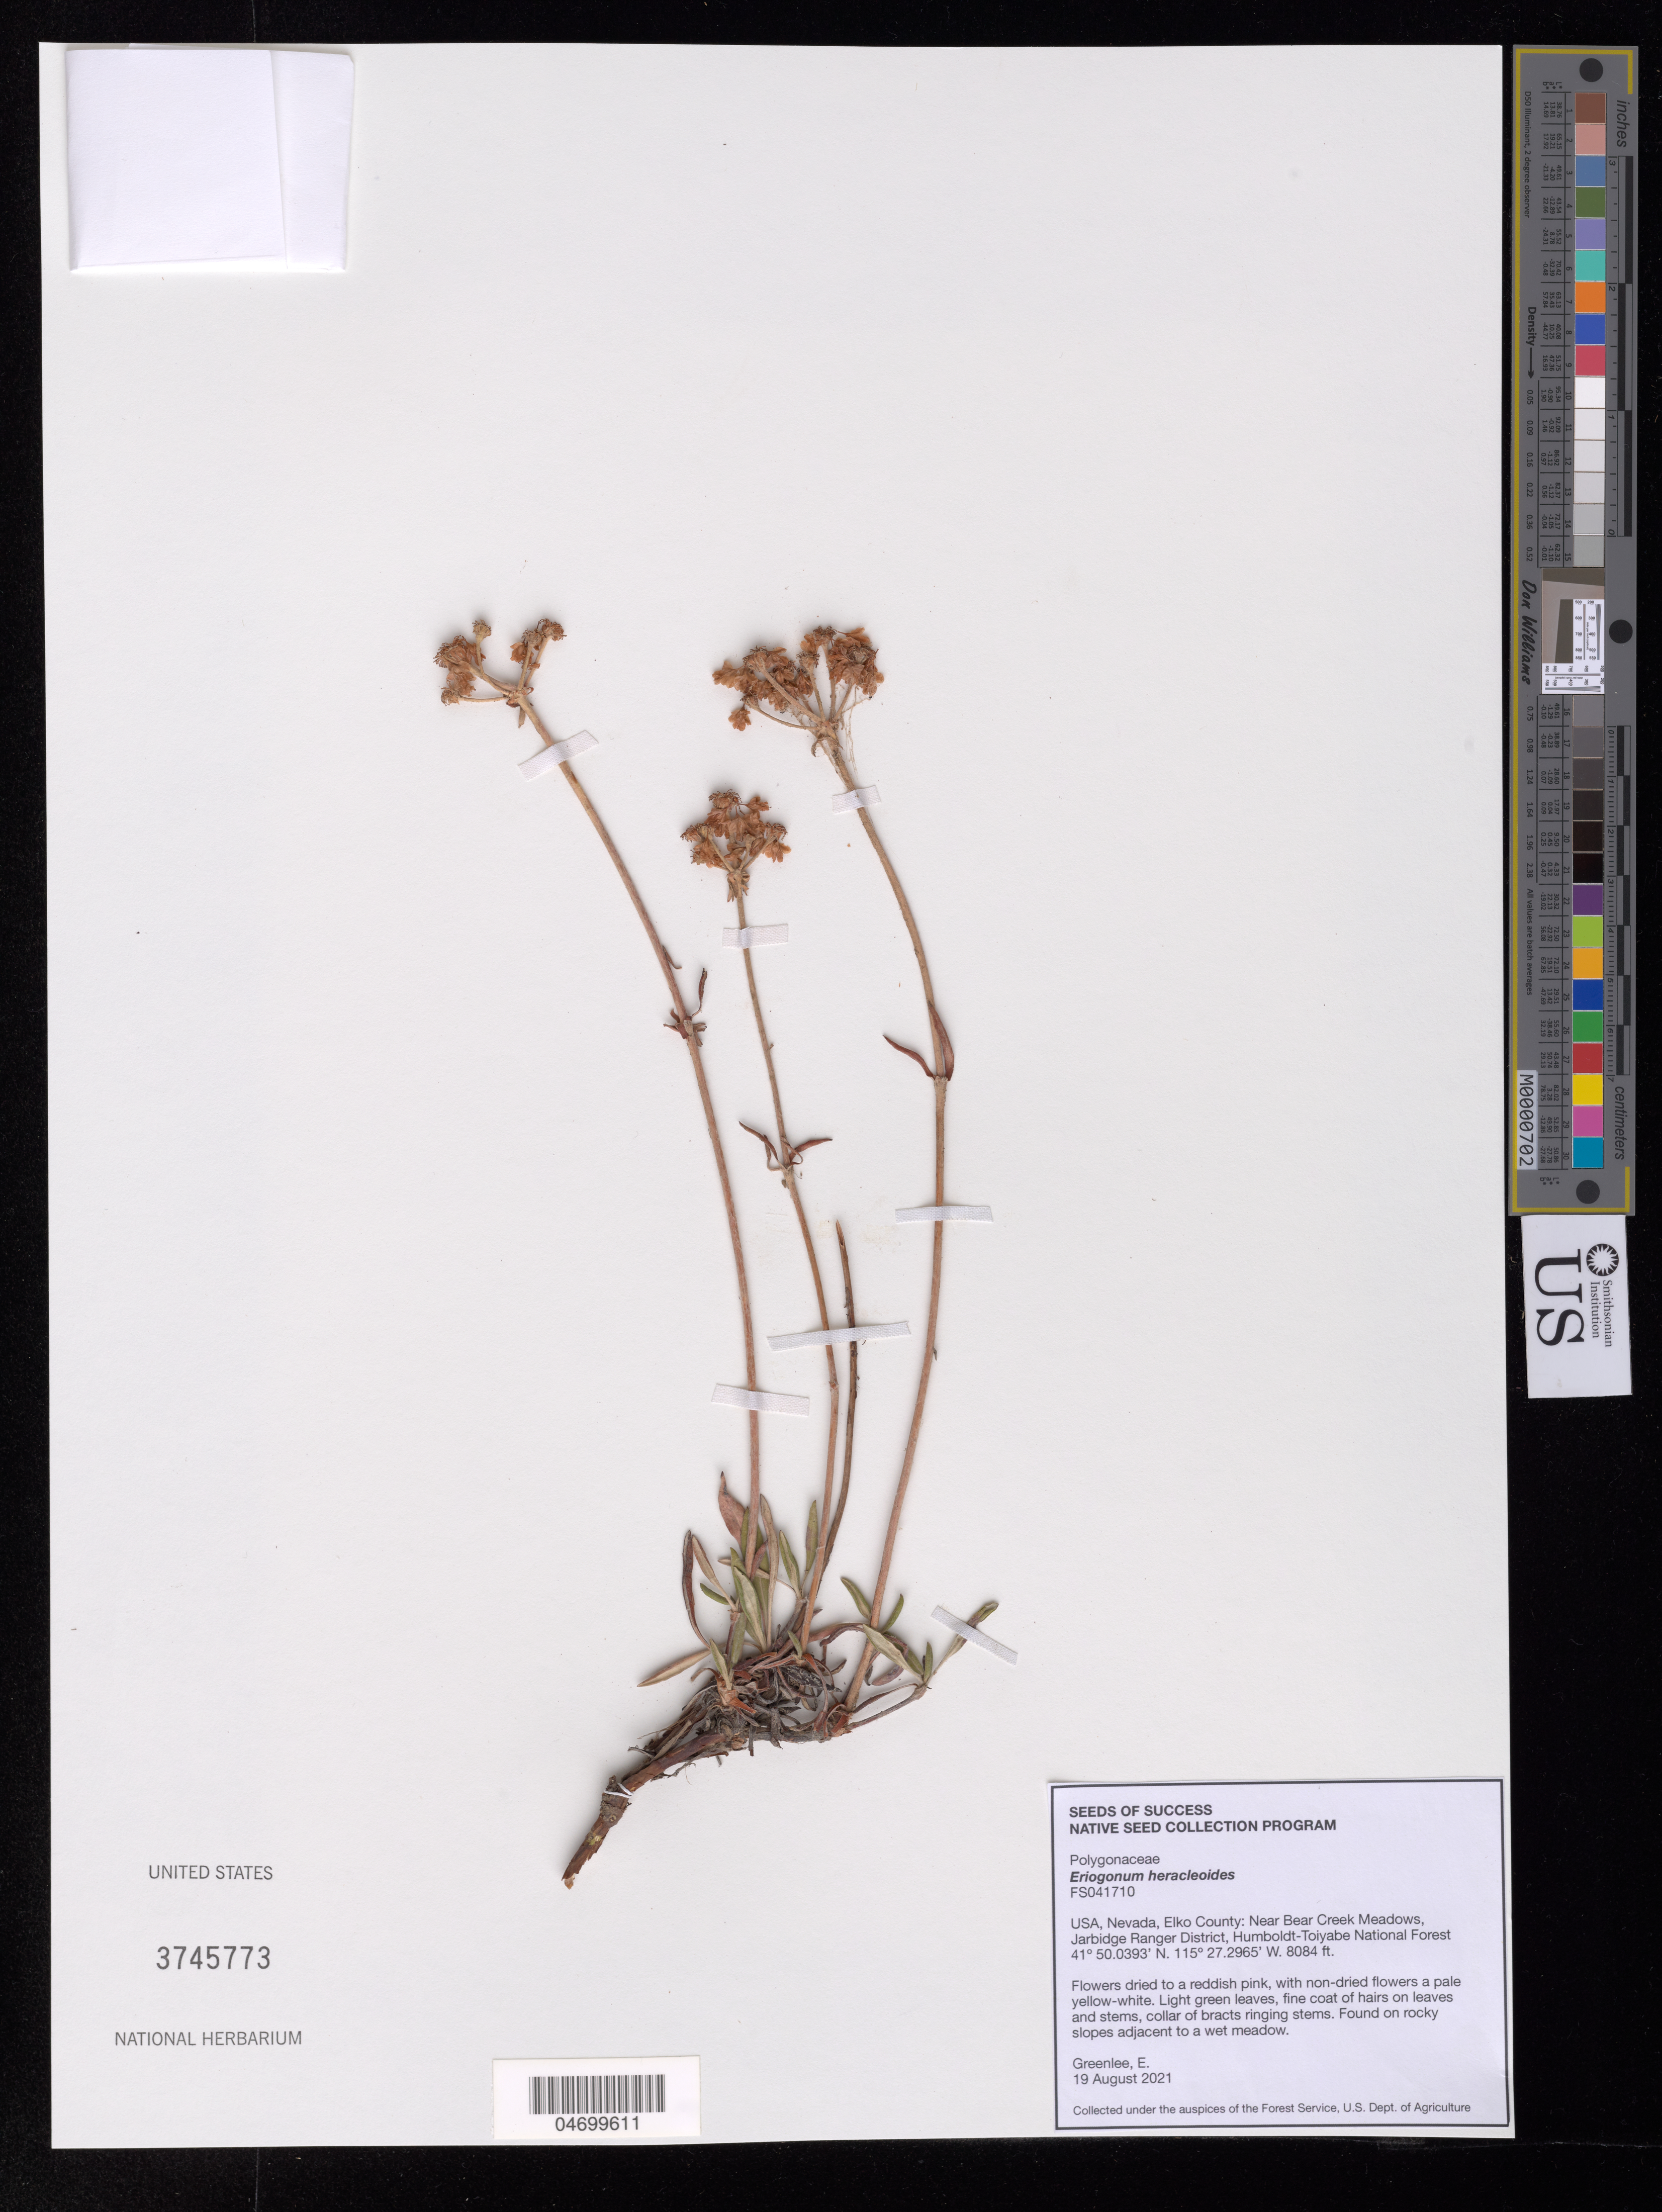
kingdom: Plantae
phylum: Tracheophyta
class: Magnoliopsida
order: Caryophyllales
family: Polygonaceae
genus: Eriogonum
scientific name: Eriogonum heracleoides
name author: Nutt.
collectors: E. Greenlee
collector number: FS041710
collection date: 2021-08-19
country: United States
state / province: Nevada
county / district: Elko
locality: Near Bear Creek Meadows, Jarbidge Ranger District. Humboldt-Toiyabe National Forest.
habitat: Rocky slopes adjacent to a wet meadow.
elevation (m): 2464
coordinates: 41 50.0393 N, 115 27.2965 W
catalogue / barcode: US 3745773